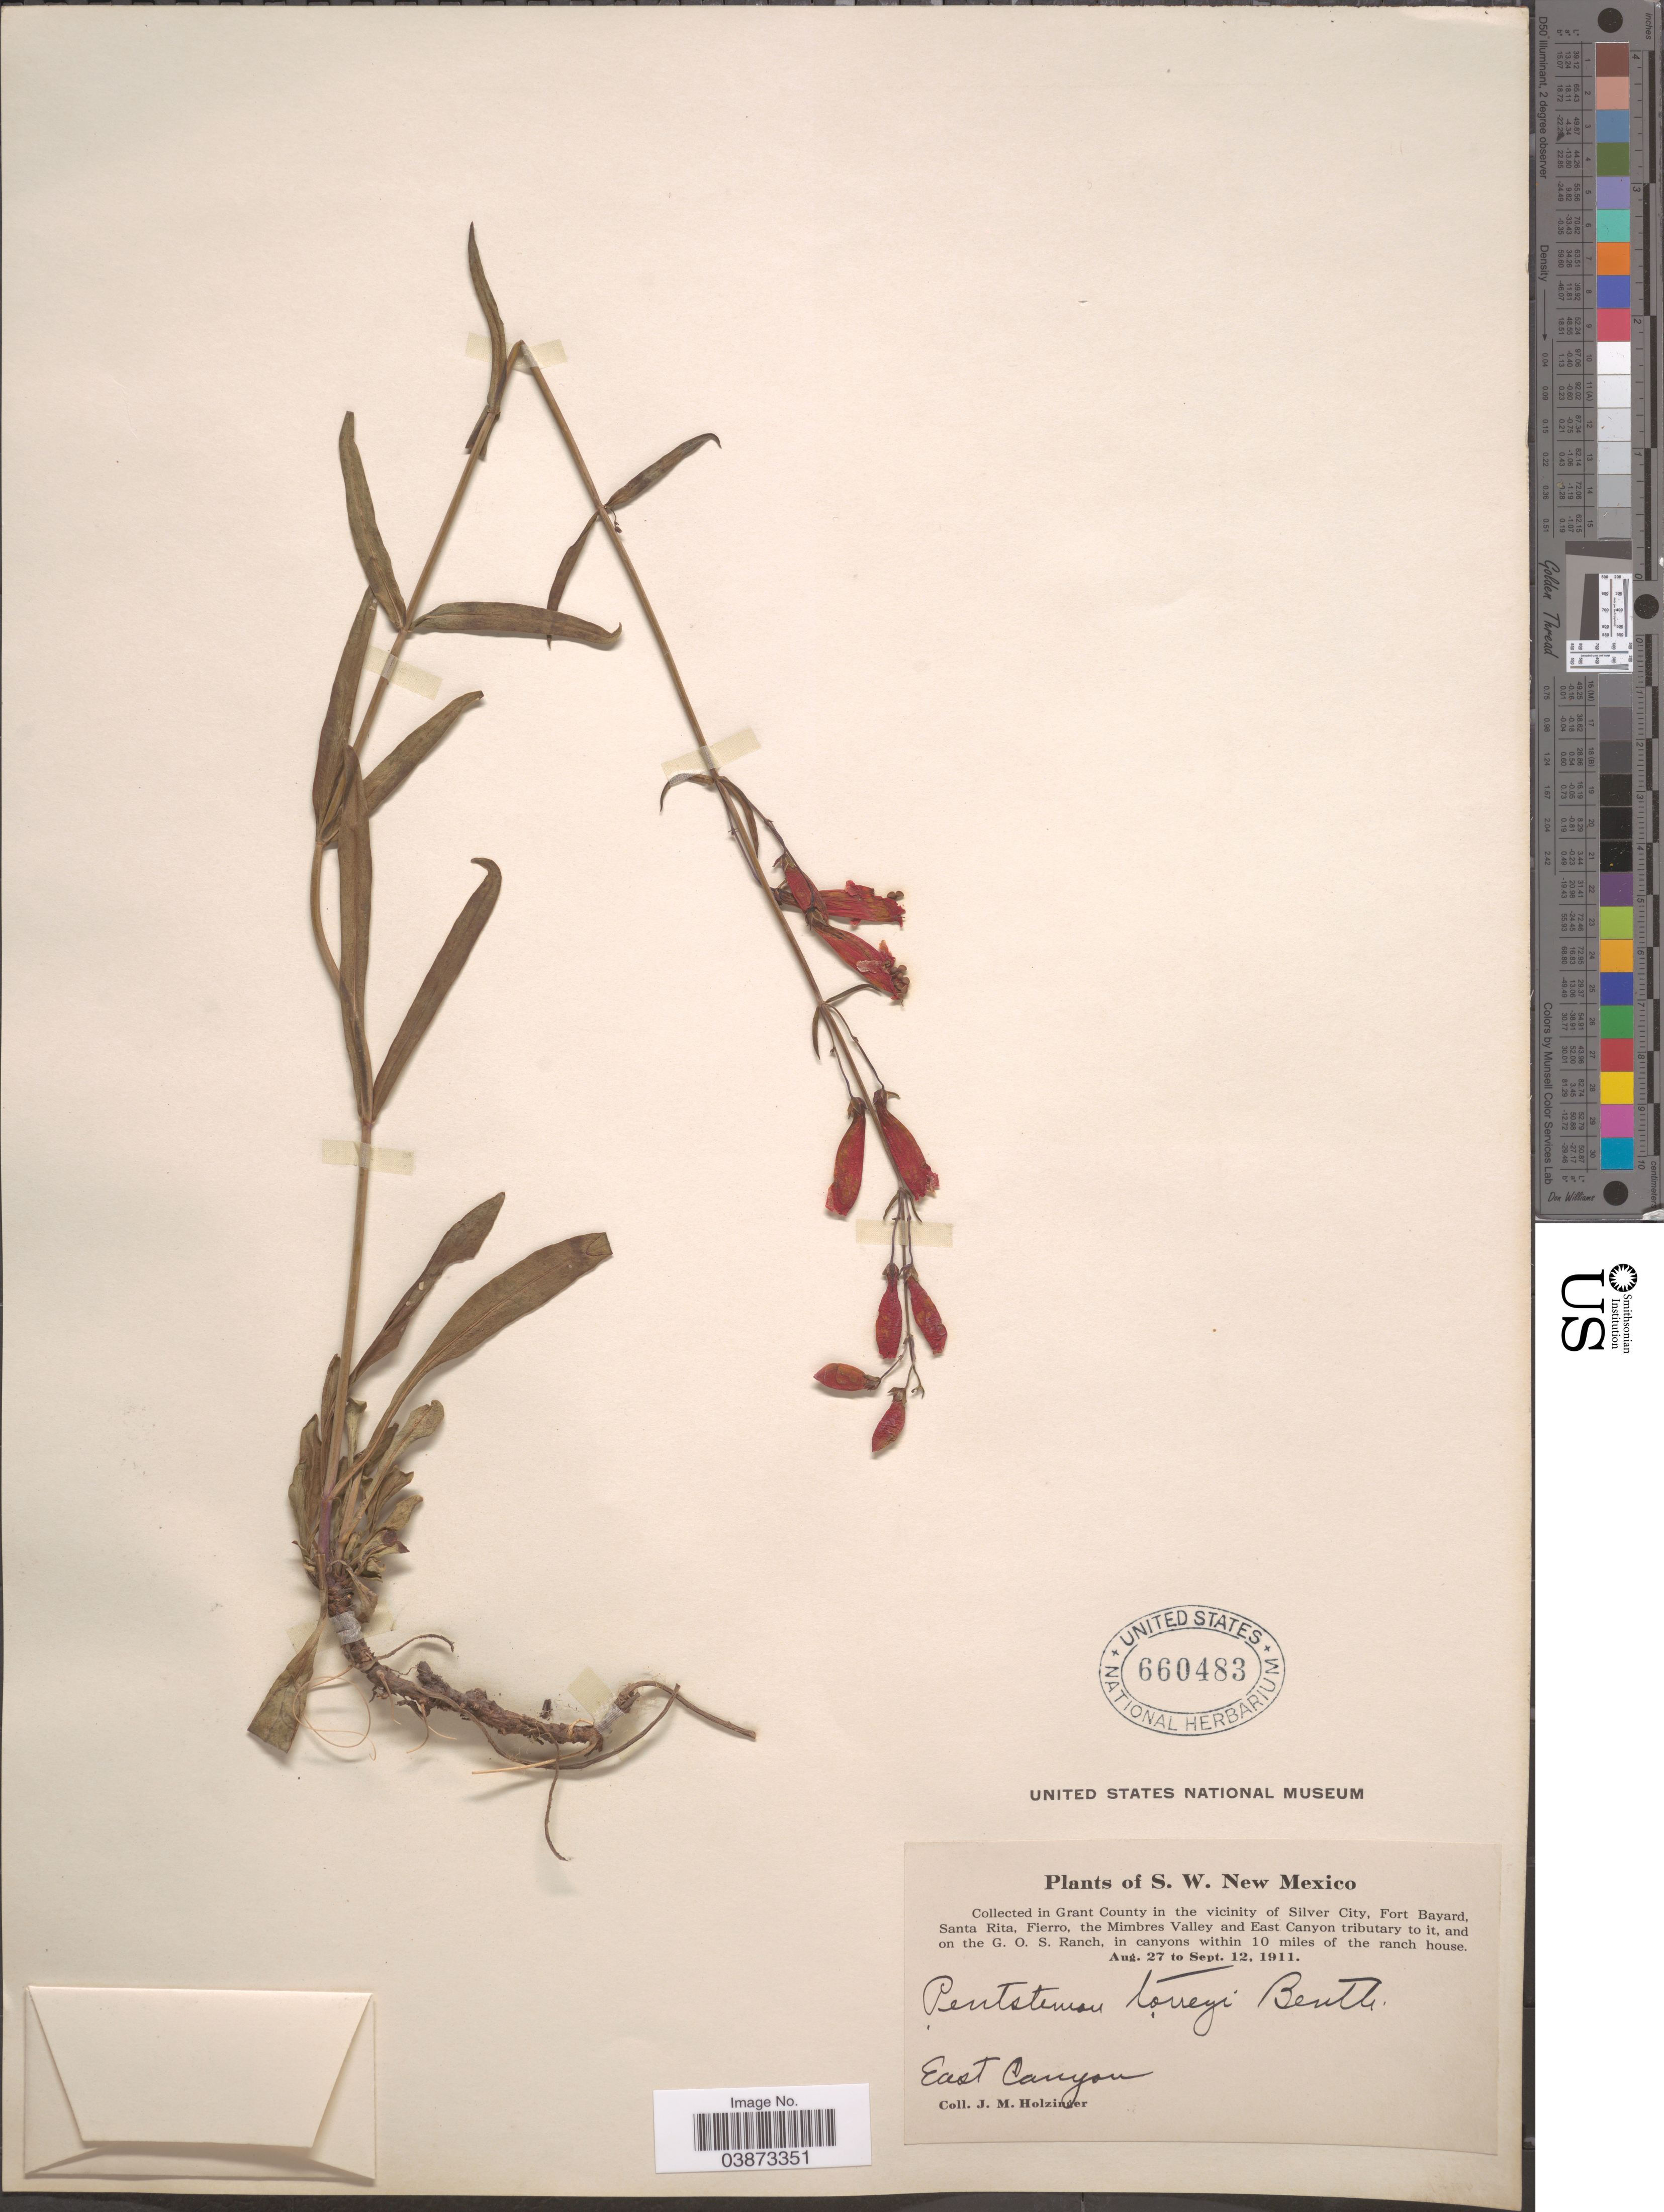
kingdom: Plantae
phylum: Tracheophyta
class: Magnoliopsida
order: Lamiales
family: Plantaginaceae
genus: Penstemon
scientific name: Penstemon barbatus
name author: (Cav.) Roth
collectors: J. M. Holzinger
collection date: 1911-08-27/1911-09-12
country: United States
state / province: New Mexico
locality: S.W. New Mexico. In Grant County in the vicinity of Silver City, Fort Bayard, Santa Rita, Fierro, the Mimbres Valley and East Canyon tributary to it, and on the G.O.S. Ranch, in canyons within 10 miles of the ranch house. East Canyon.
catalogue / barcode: US 660483